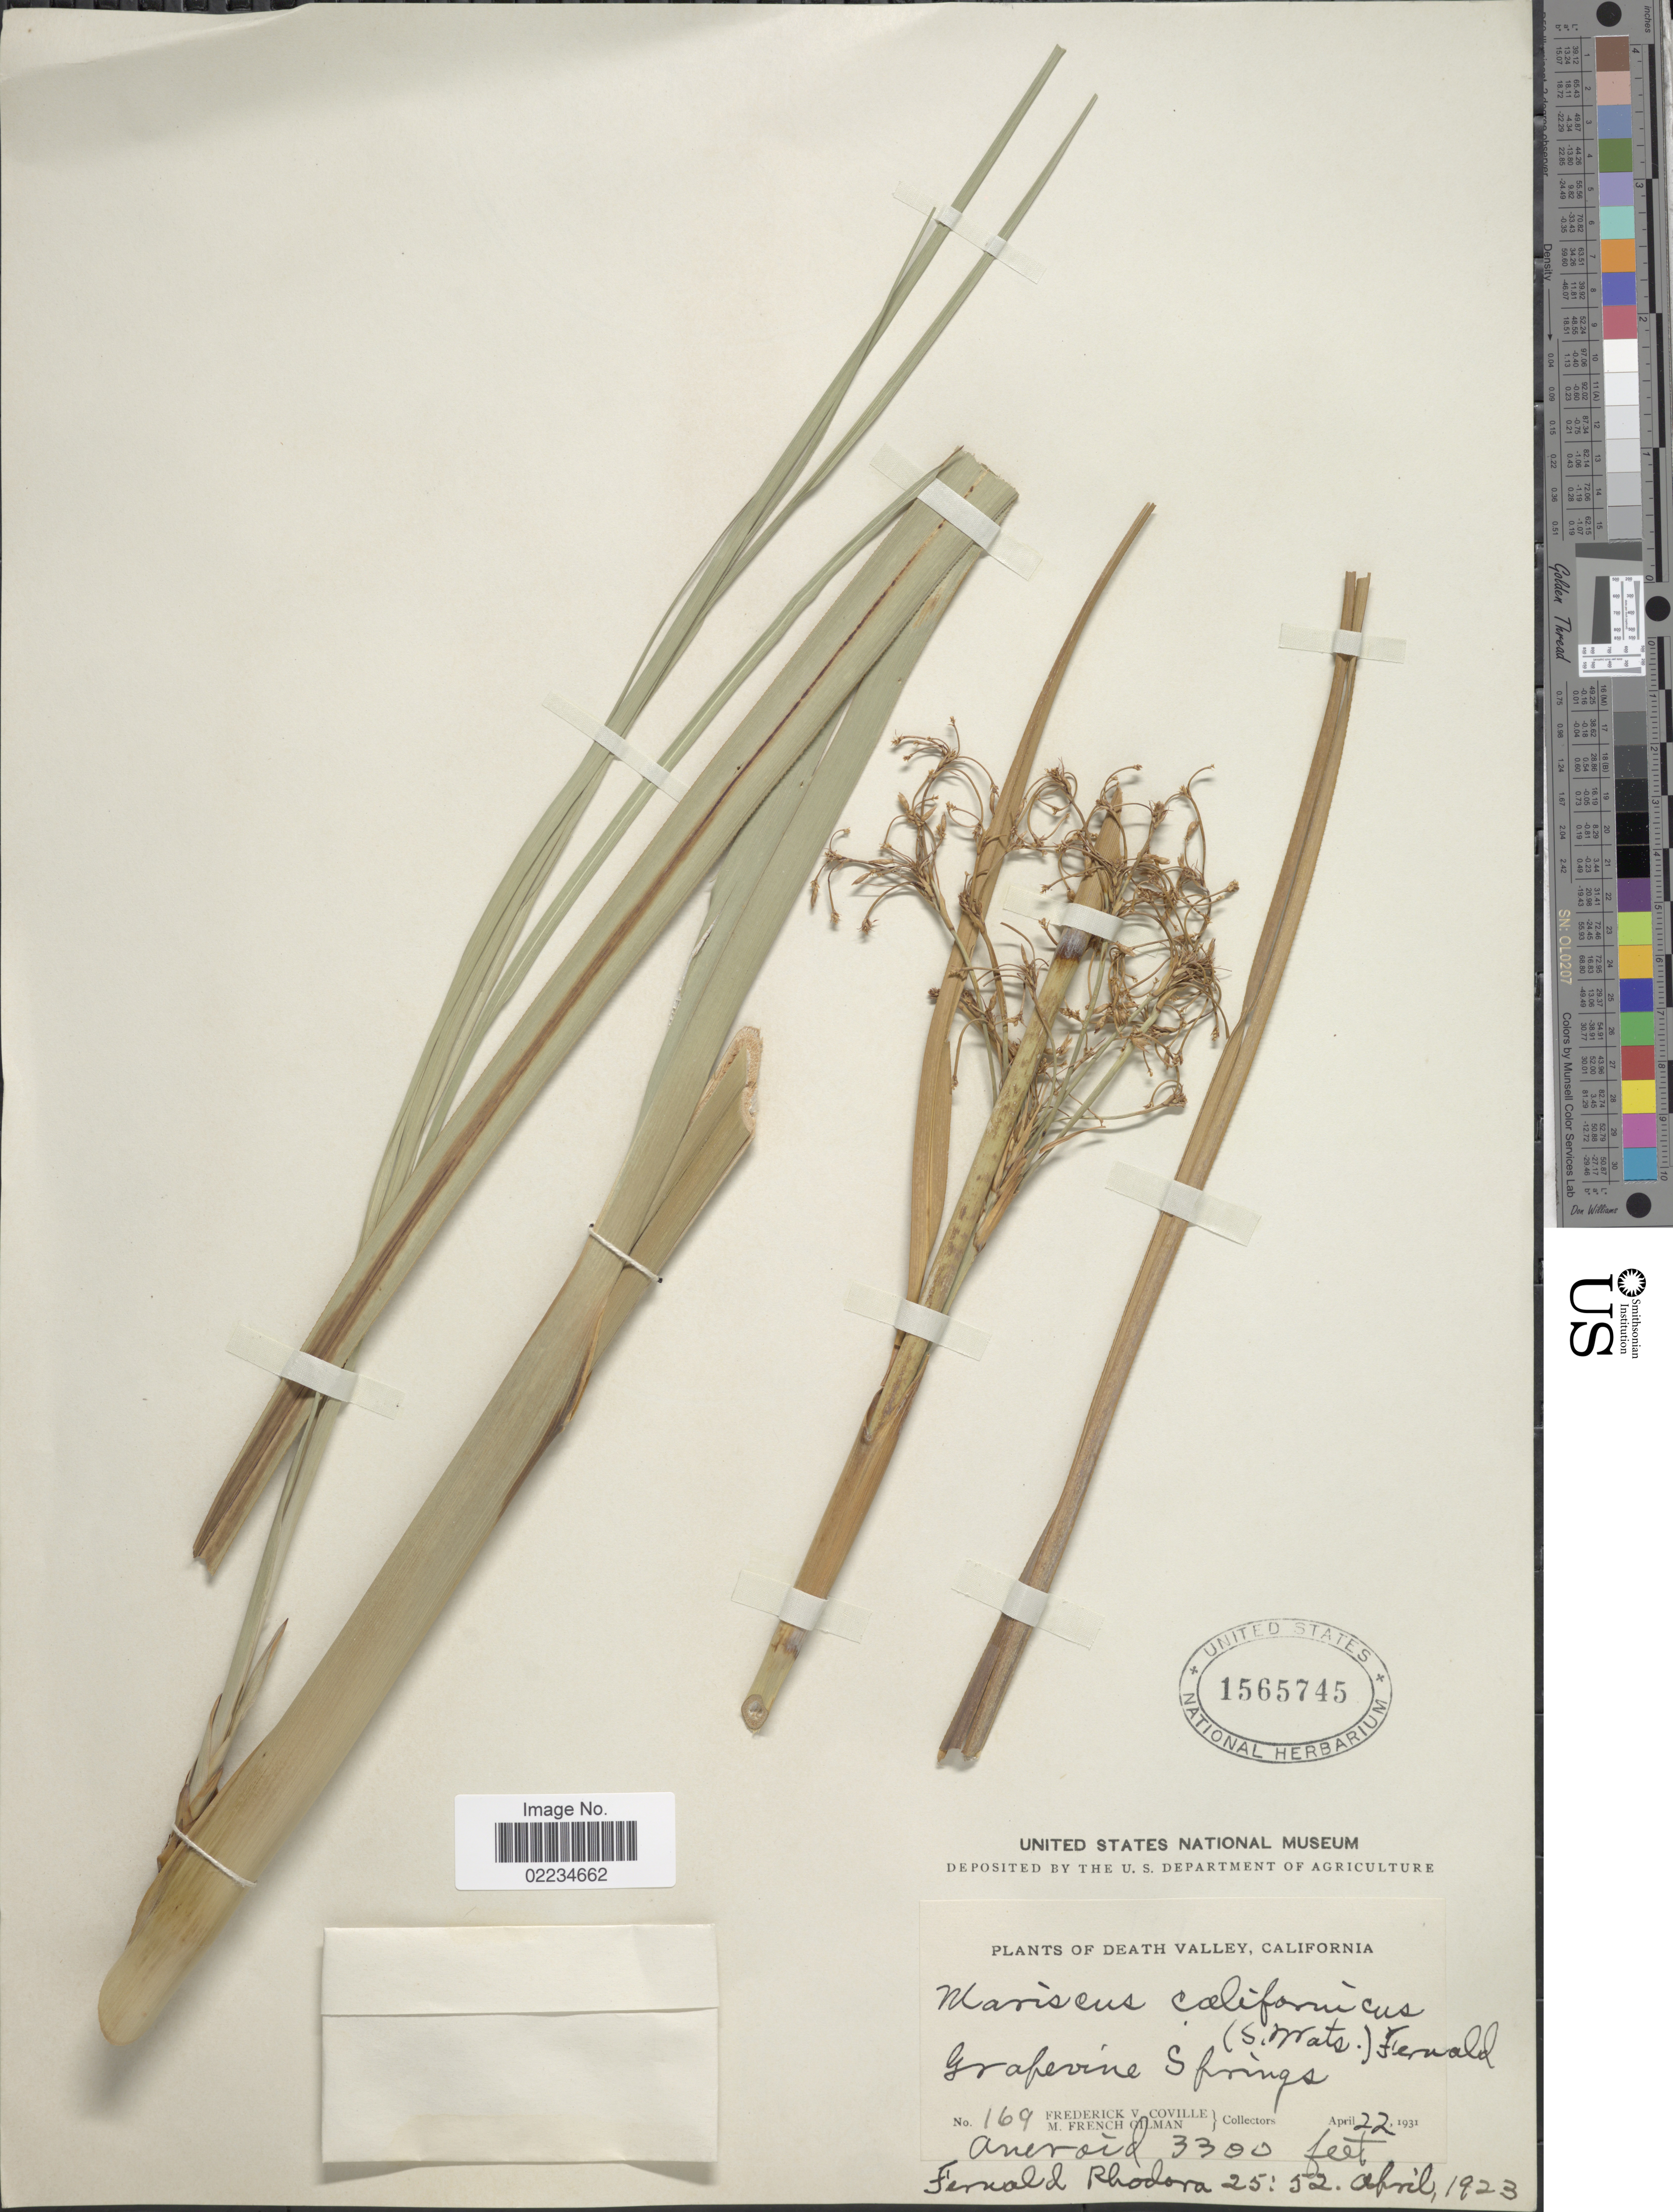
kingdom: Plantae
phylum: Tracheophyta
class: Liliopsida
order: Poales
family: Cyperaceae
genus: Cladium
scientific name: Cladium californicum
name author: (S. Watson) O'Neill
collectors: F. V. Coville & M. F. Gilman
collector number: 169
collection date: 1931-04-22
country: United States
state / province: California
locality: Death Valley, Grafevine Springs, Aneroid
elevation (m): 1006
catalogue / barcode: US 1565745